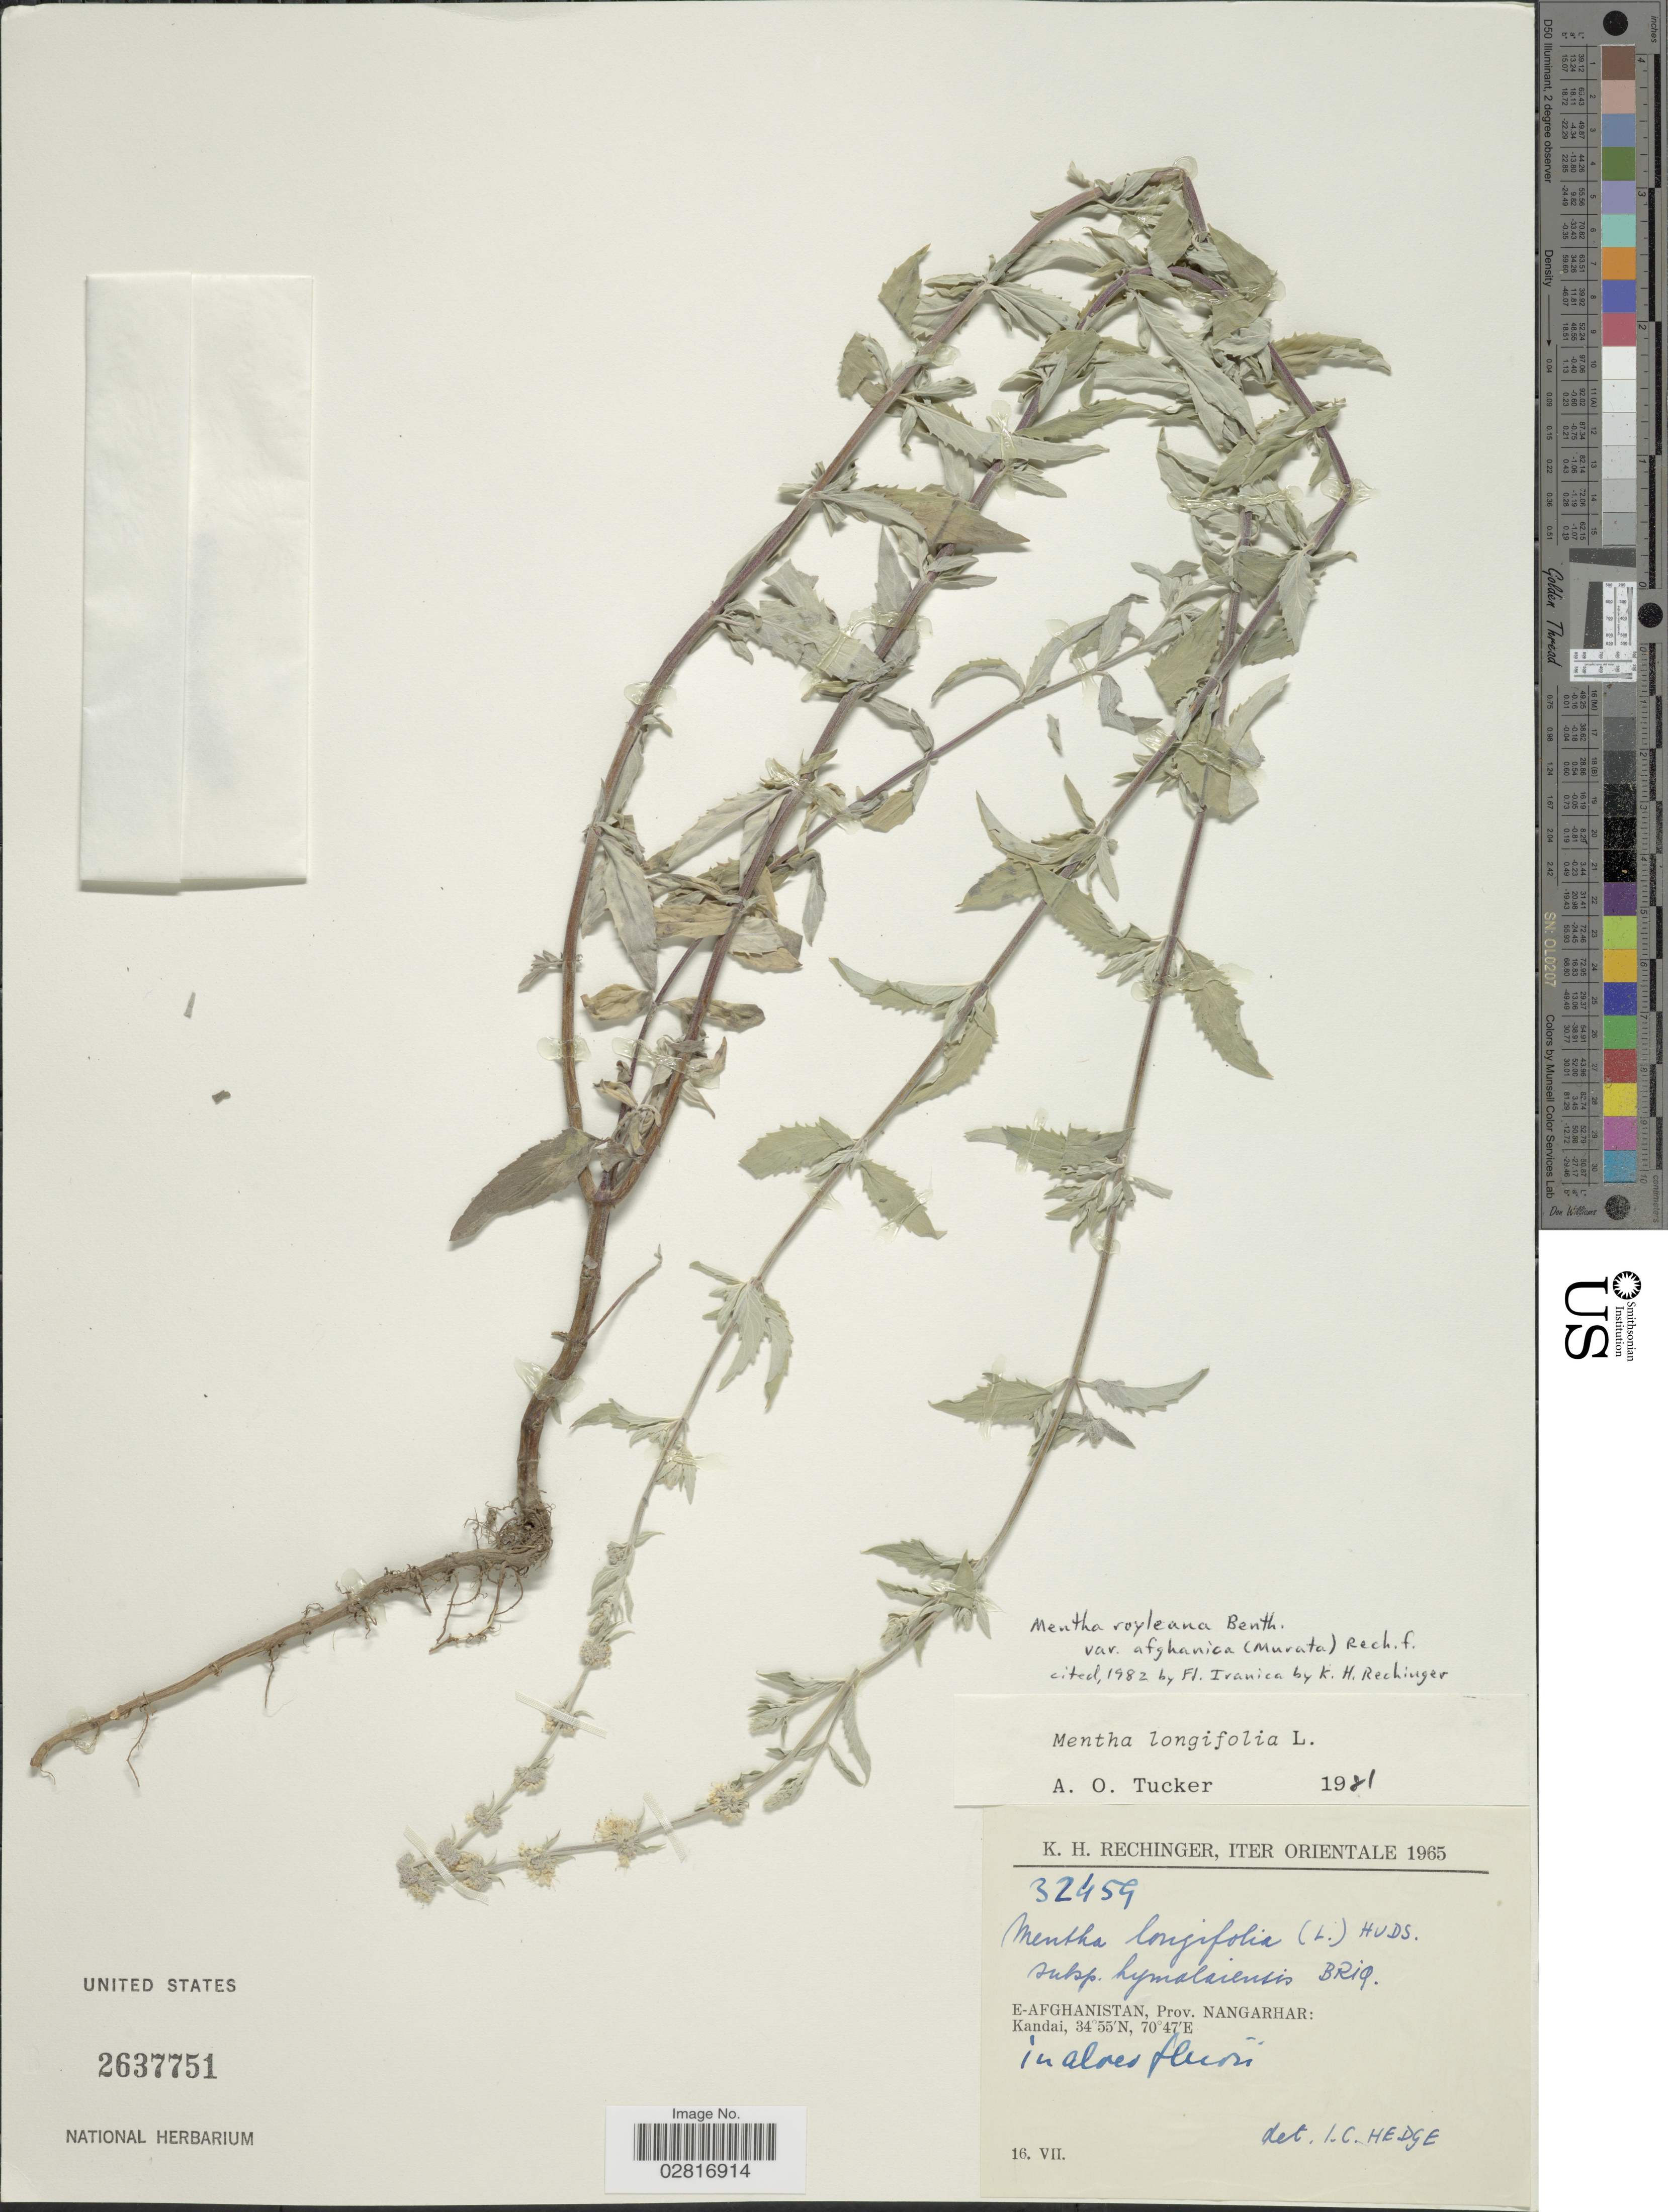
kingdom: Plantae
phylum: Tracheophyta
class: Magnoliopsida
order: Lamiales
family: Lamiaceae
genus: Mentha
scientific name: Mentha royleana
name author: Wall. ex Benth.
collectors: K. H. Rechinger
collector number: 32459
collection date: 1965-07-16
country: Afghanistan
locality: Iter Orientale, E-Afghanistan, prov. Nangarhar: Kandai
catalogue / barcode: US 2637751